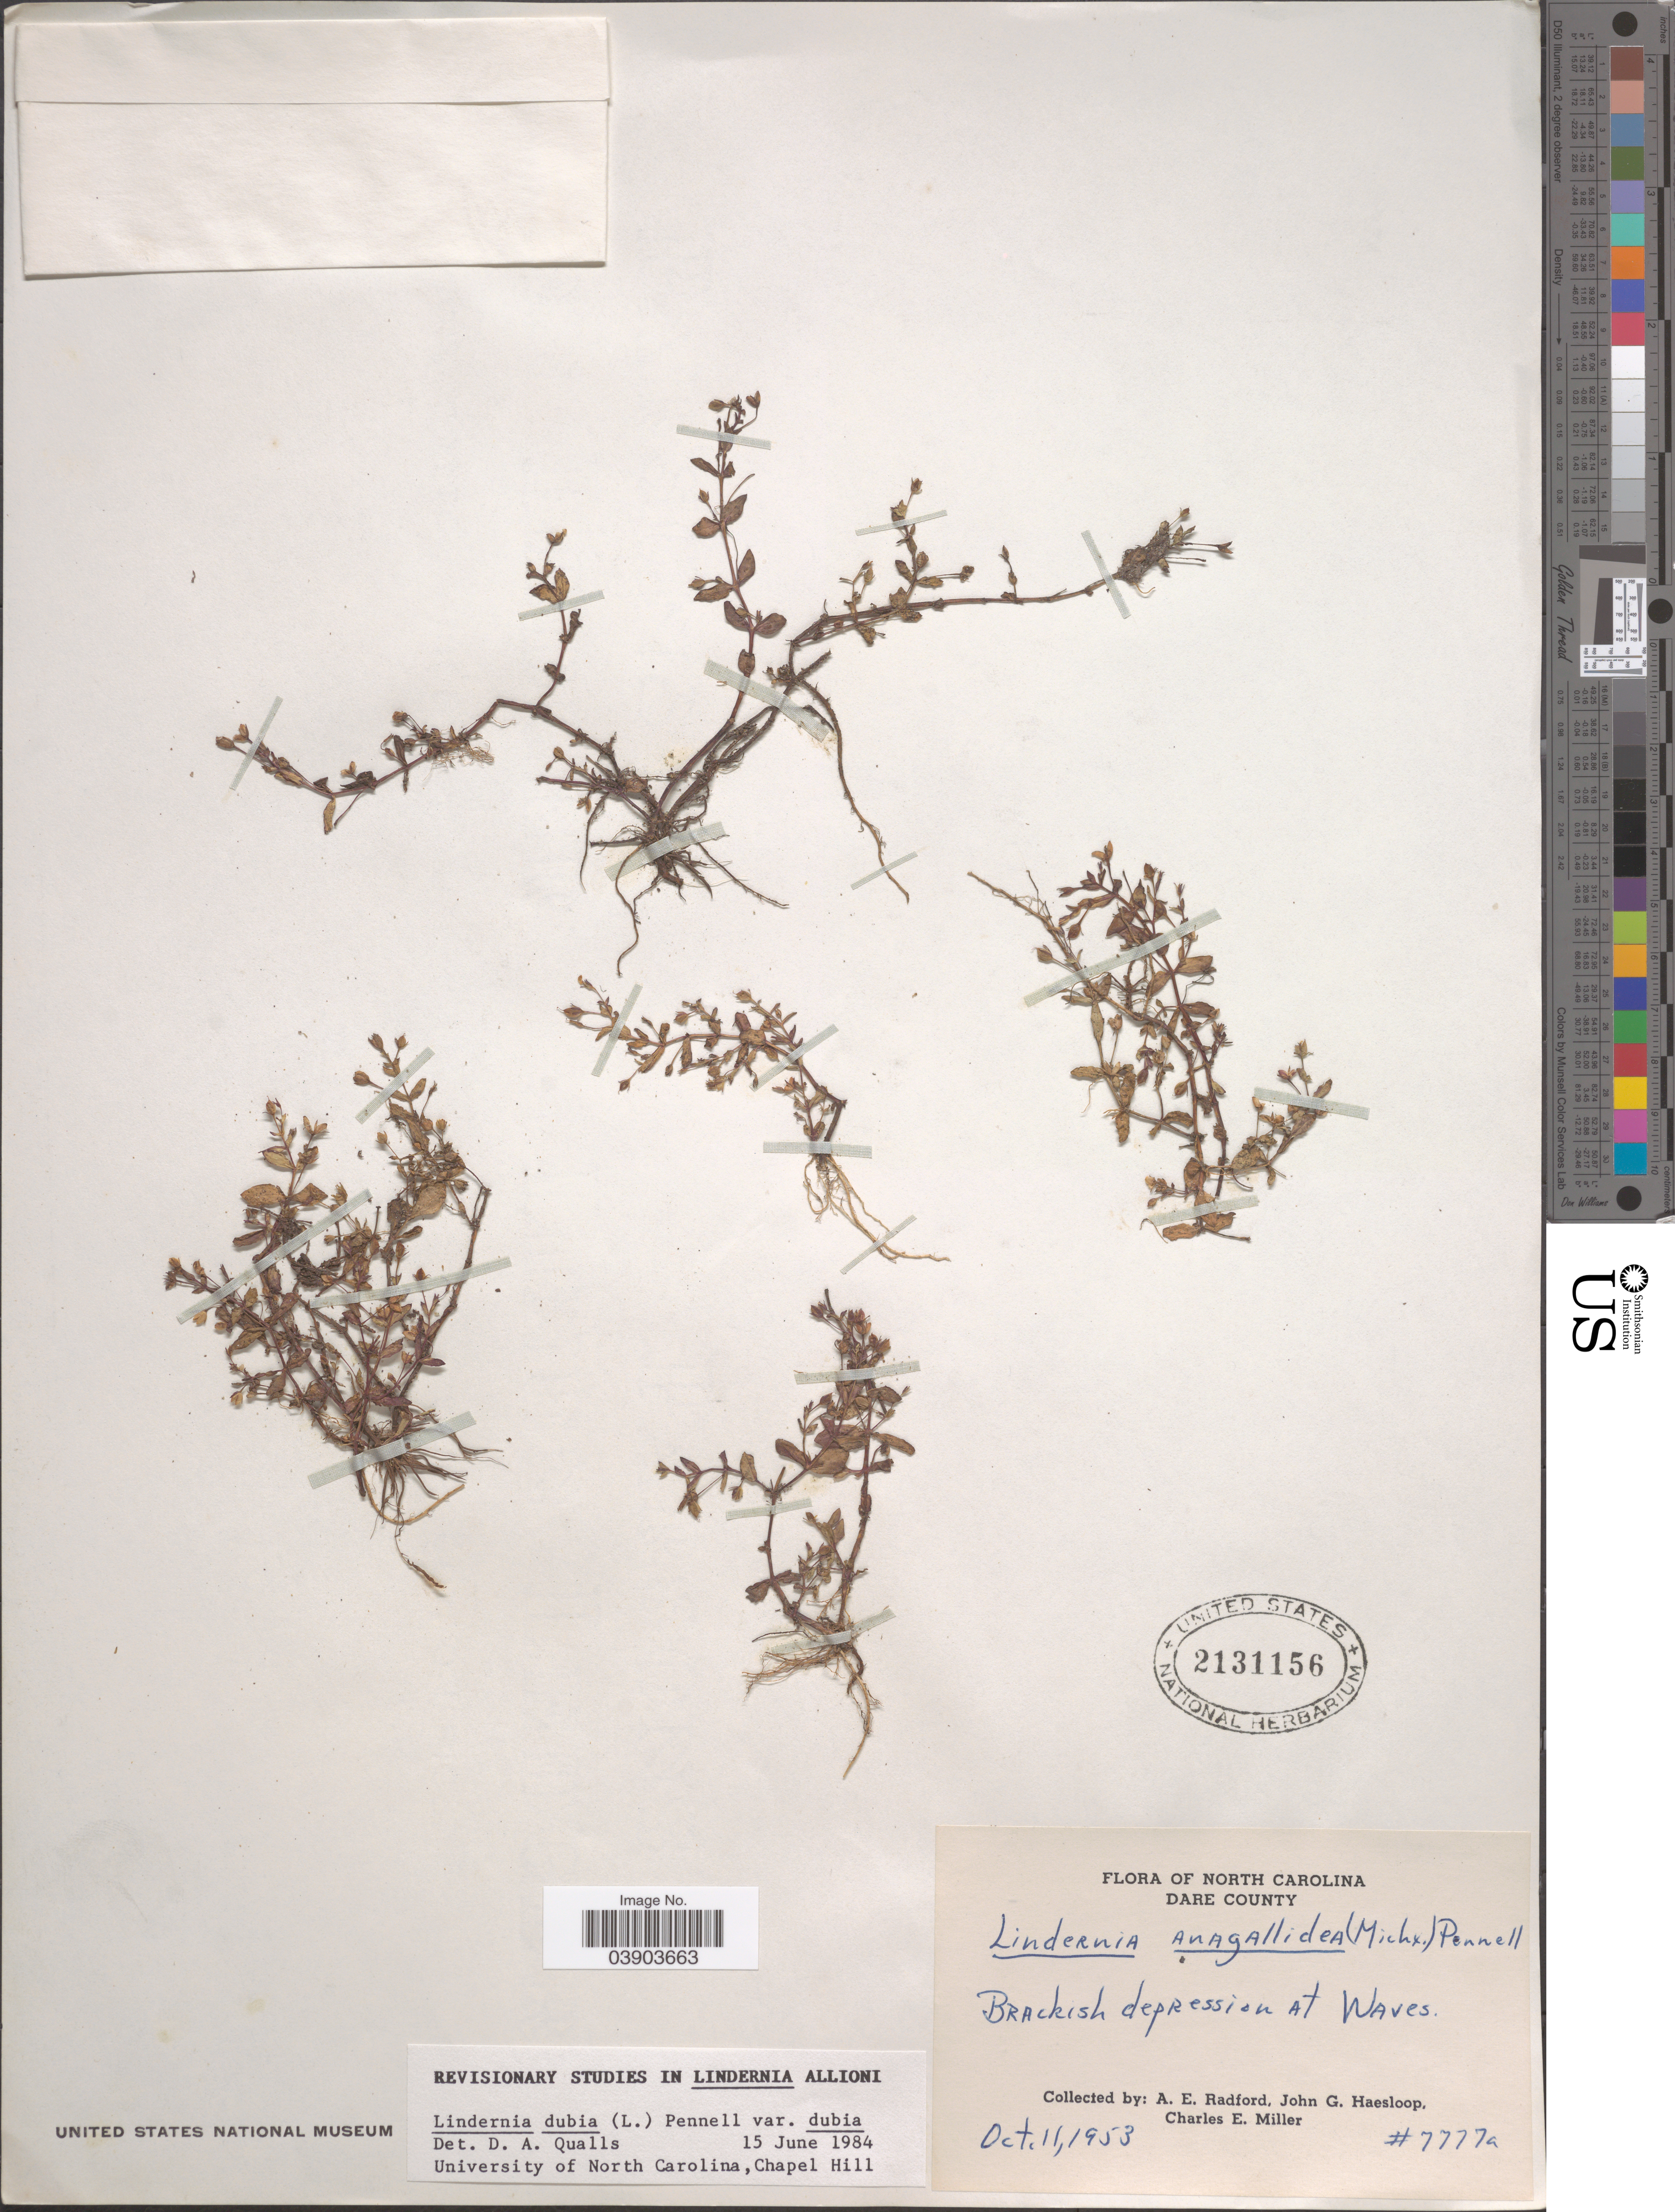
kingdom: Plantae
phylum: Tracheophyta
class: Magnoliopsida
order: Lamiales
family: Linderniaceae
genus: Lindernia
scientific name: Lindernia dubia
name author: (L.) Pennell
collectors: A. E. Radford, J. Haesloop & C. E. Miller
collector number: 7777a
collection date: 1953-10-11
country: United States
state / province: North Carolina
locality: Dare County. Waves.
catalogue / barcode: US 2131156